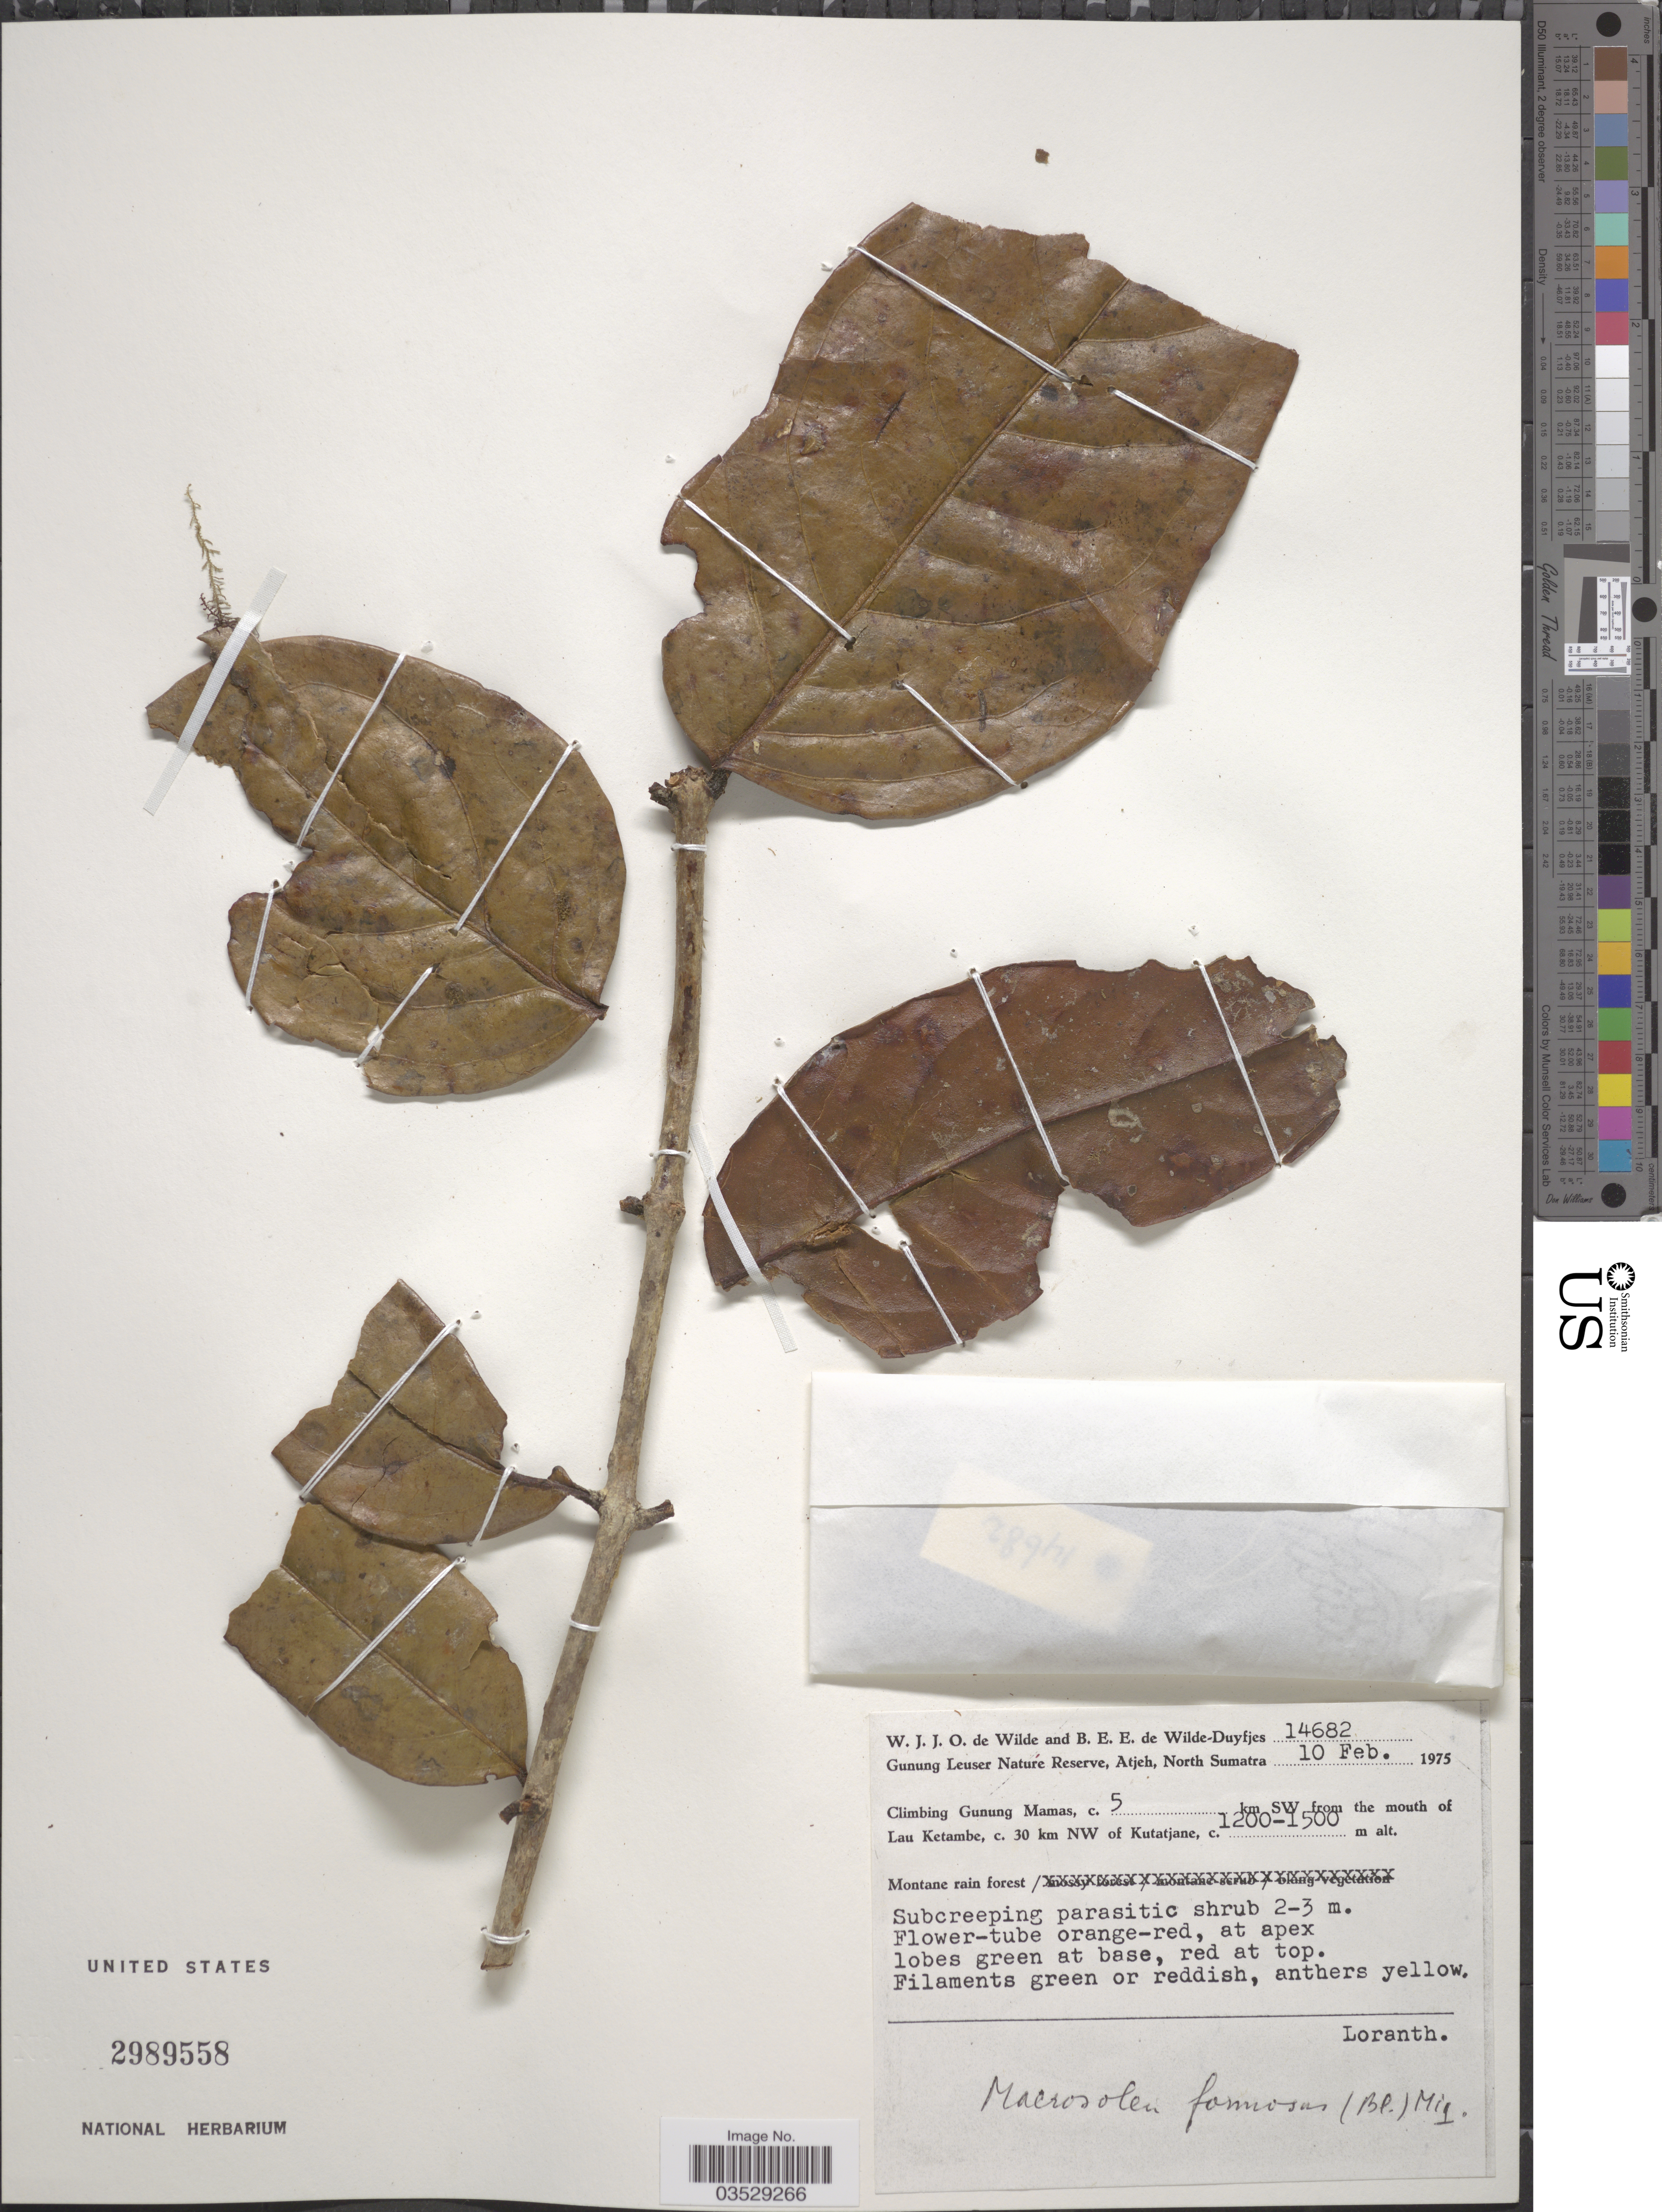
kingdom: Plantae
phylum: Tracheophyta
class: Magnoliopsida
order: Santalales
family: Loranthaceae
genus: Macrosolen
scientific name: Macrosolen formosus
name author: (Blume) Miq.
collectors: W. J. de Wilde & B. E. de Wilde-Duyfjes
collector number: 14682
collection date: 1975-02-10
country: Indonesia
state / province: Sumatra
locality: Gunung Leuser Nature Reserve, Atjeh, North Sumatra. Climbing Gunung Mamas, c. 5 km SW from the mouth of Lau Ketambe, c. 30 km NW of Kutatjane.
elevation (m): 1200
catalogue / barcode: US 2989558